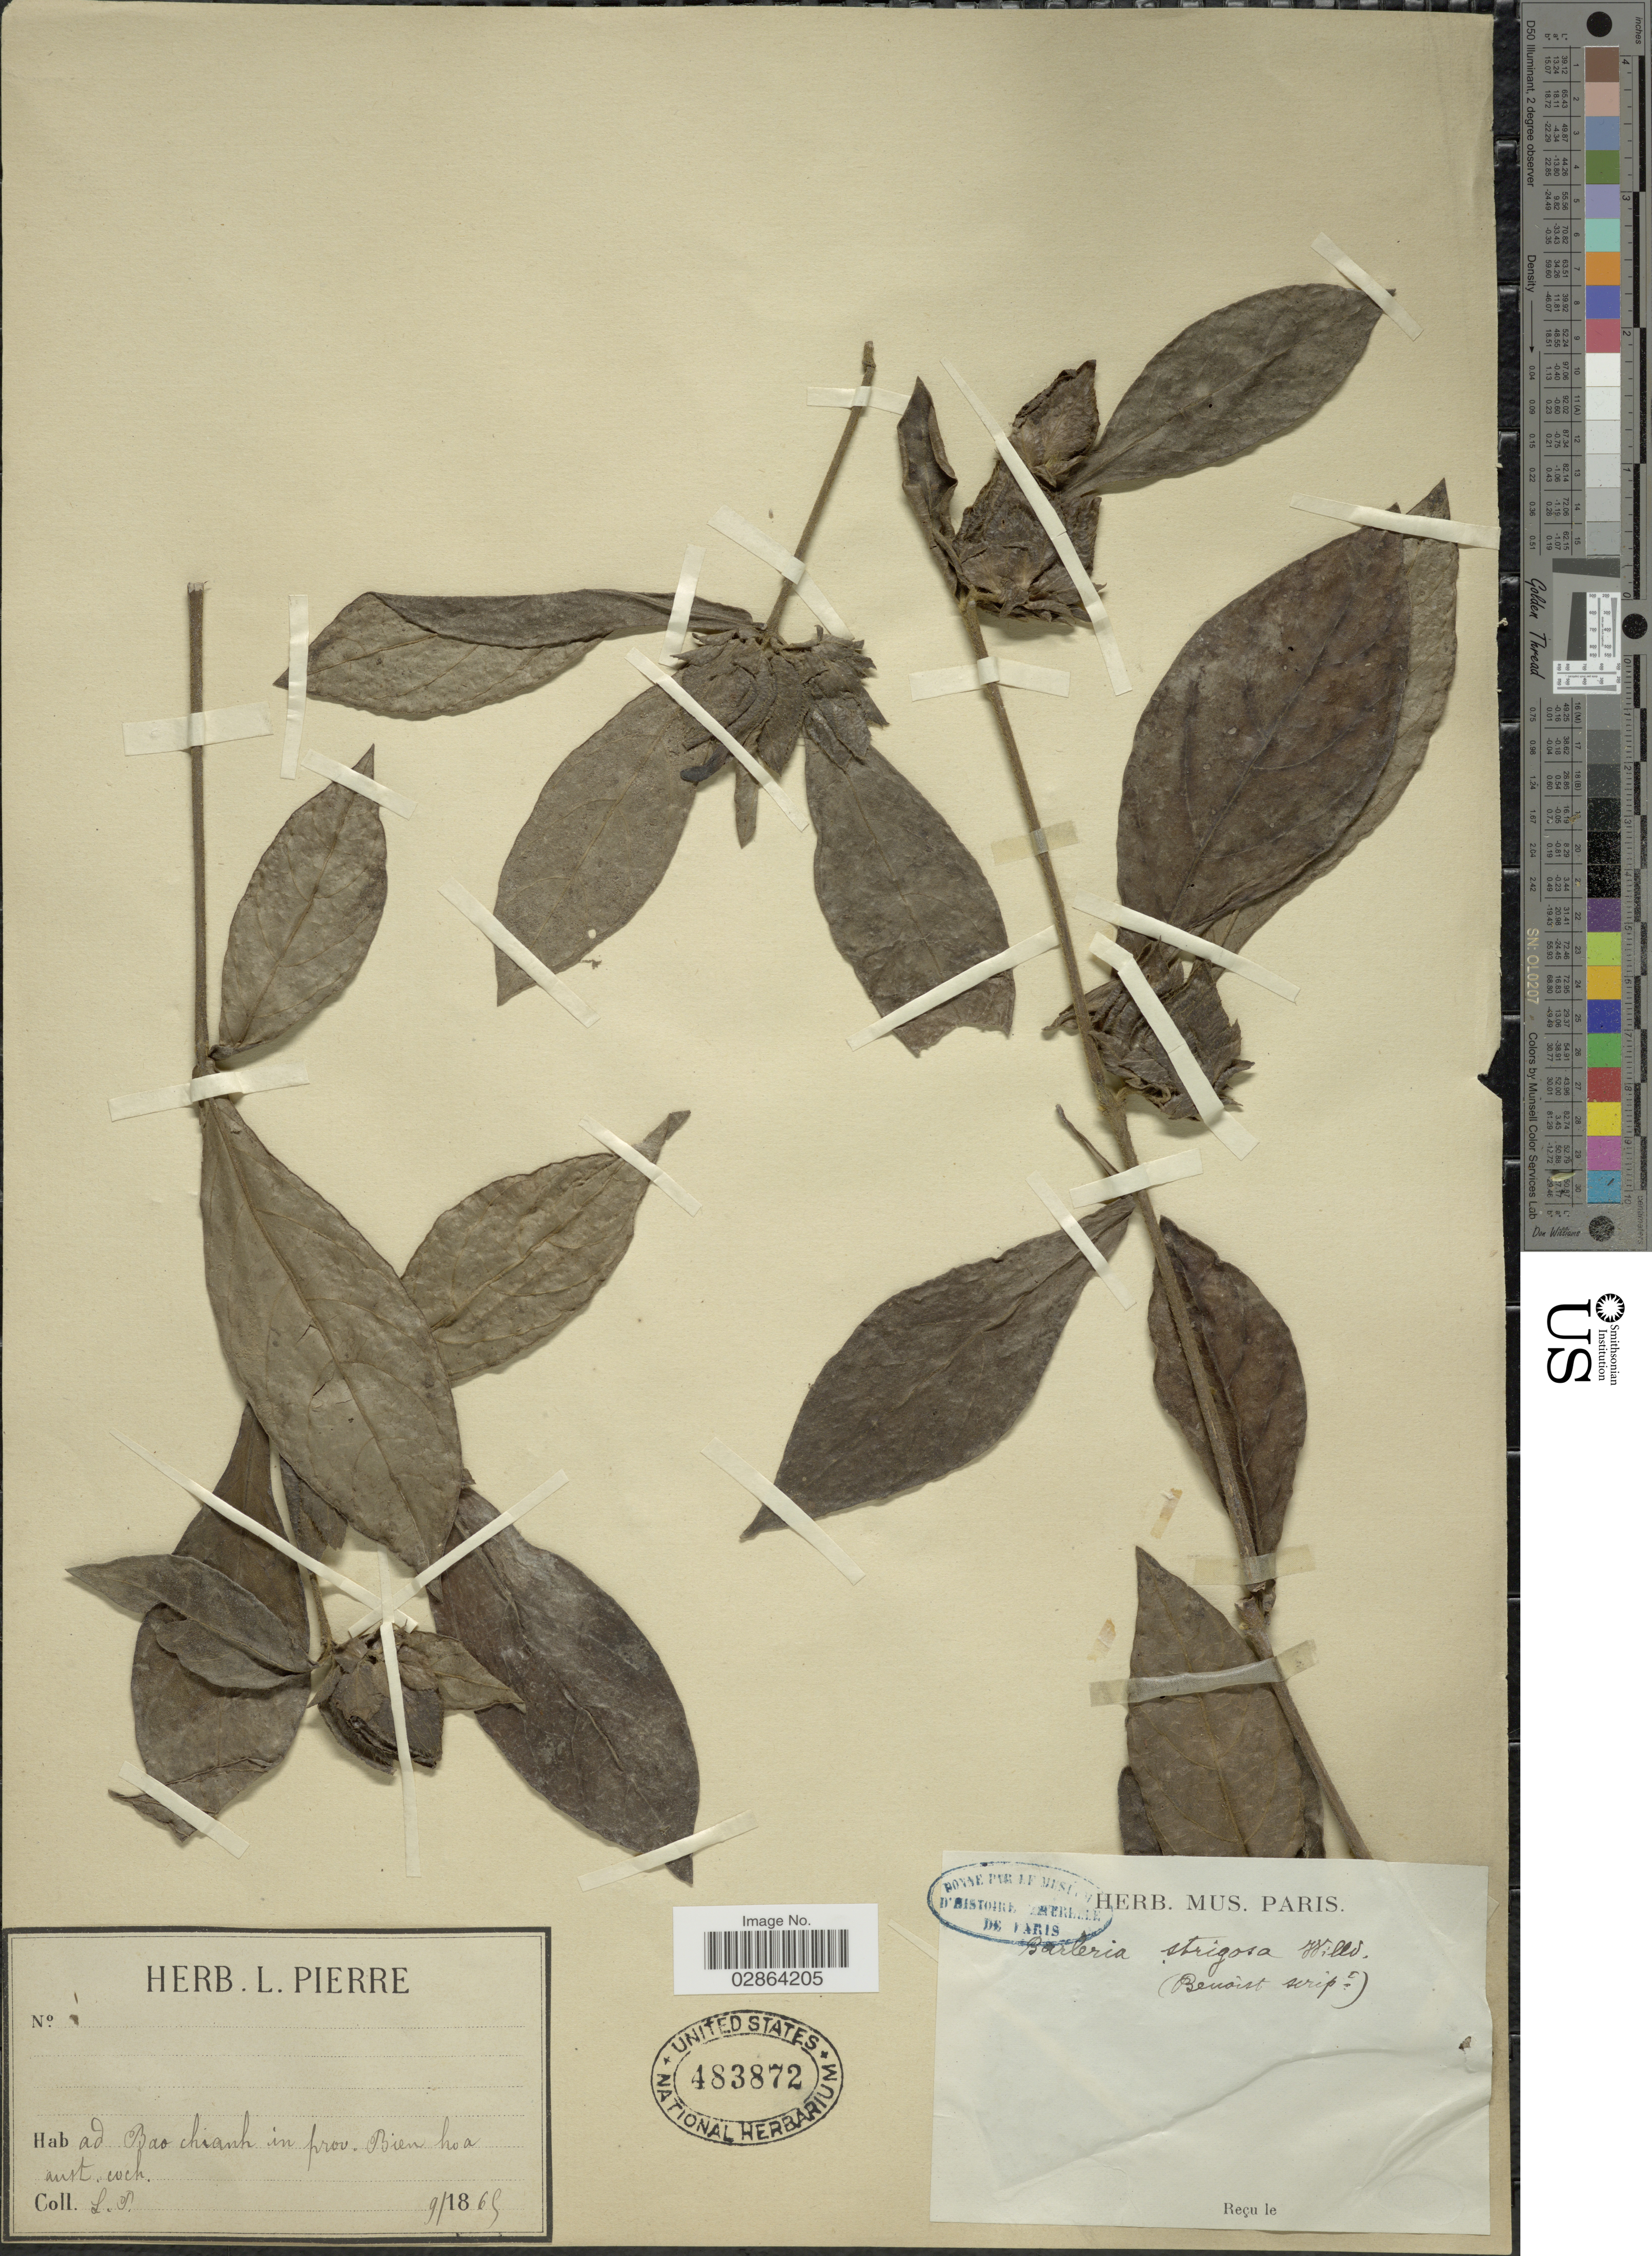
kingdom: Plantae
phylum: Tracheophyta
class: Magnoliopsida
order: Lamiales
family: Acanthaceae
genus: Barleria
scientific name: Barleria strigosa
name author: Willd.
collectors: L. Pierre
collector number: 1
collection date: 1865-09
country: Vietnam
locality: Ad Bao chianh in prov. Bien hoa aust. coch.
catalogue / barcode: US 483872